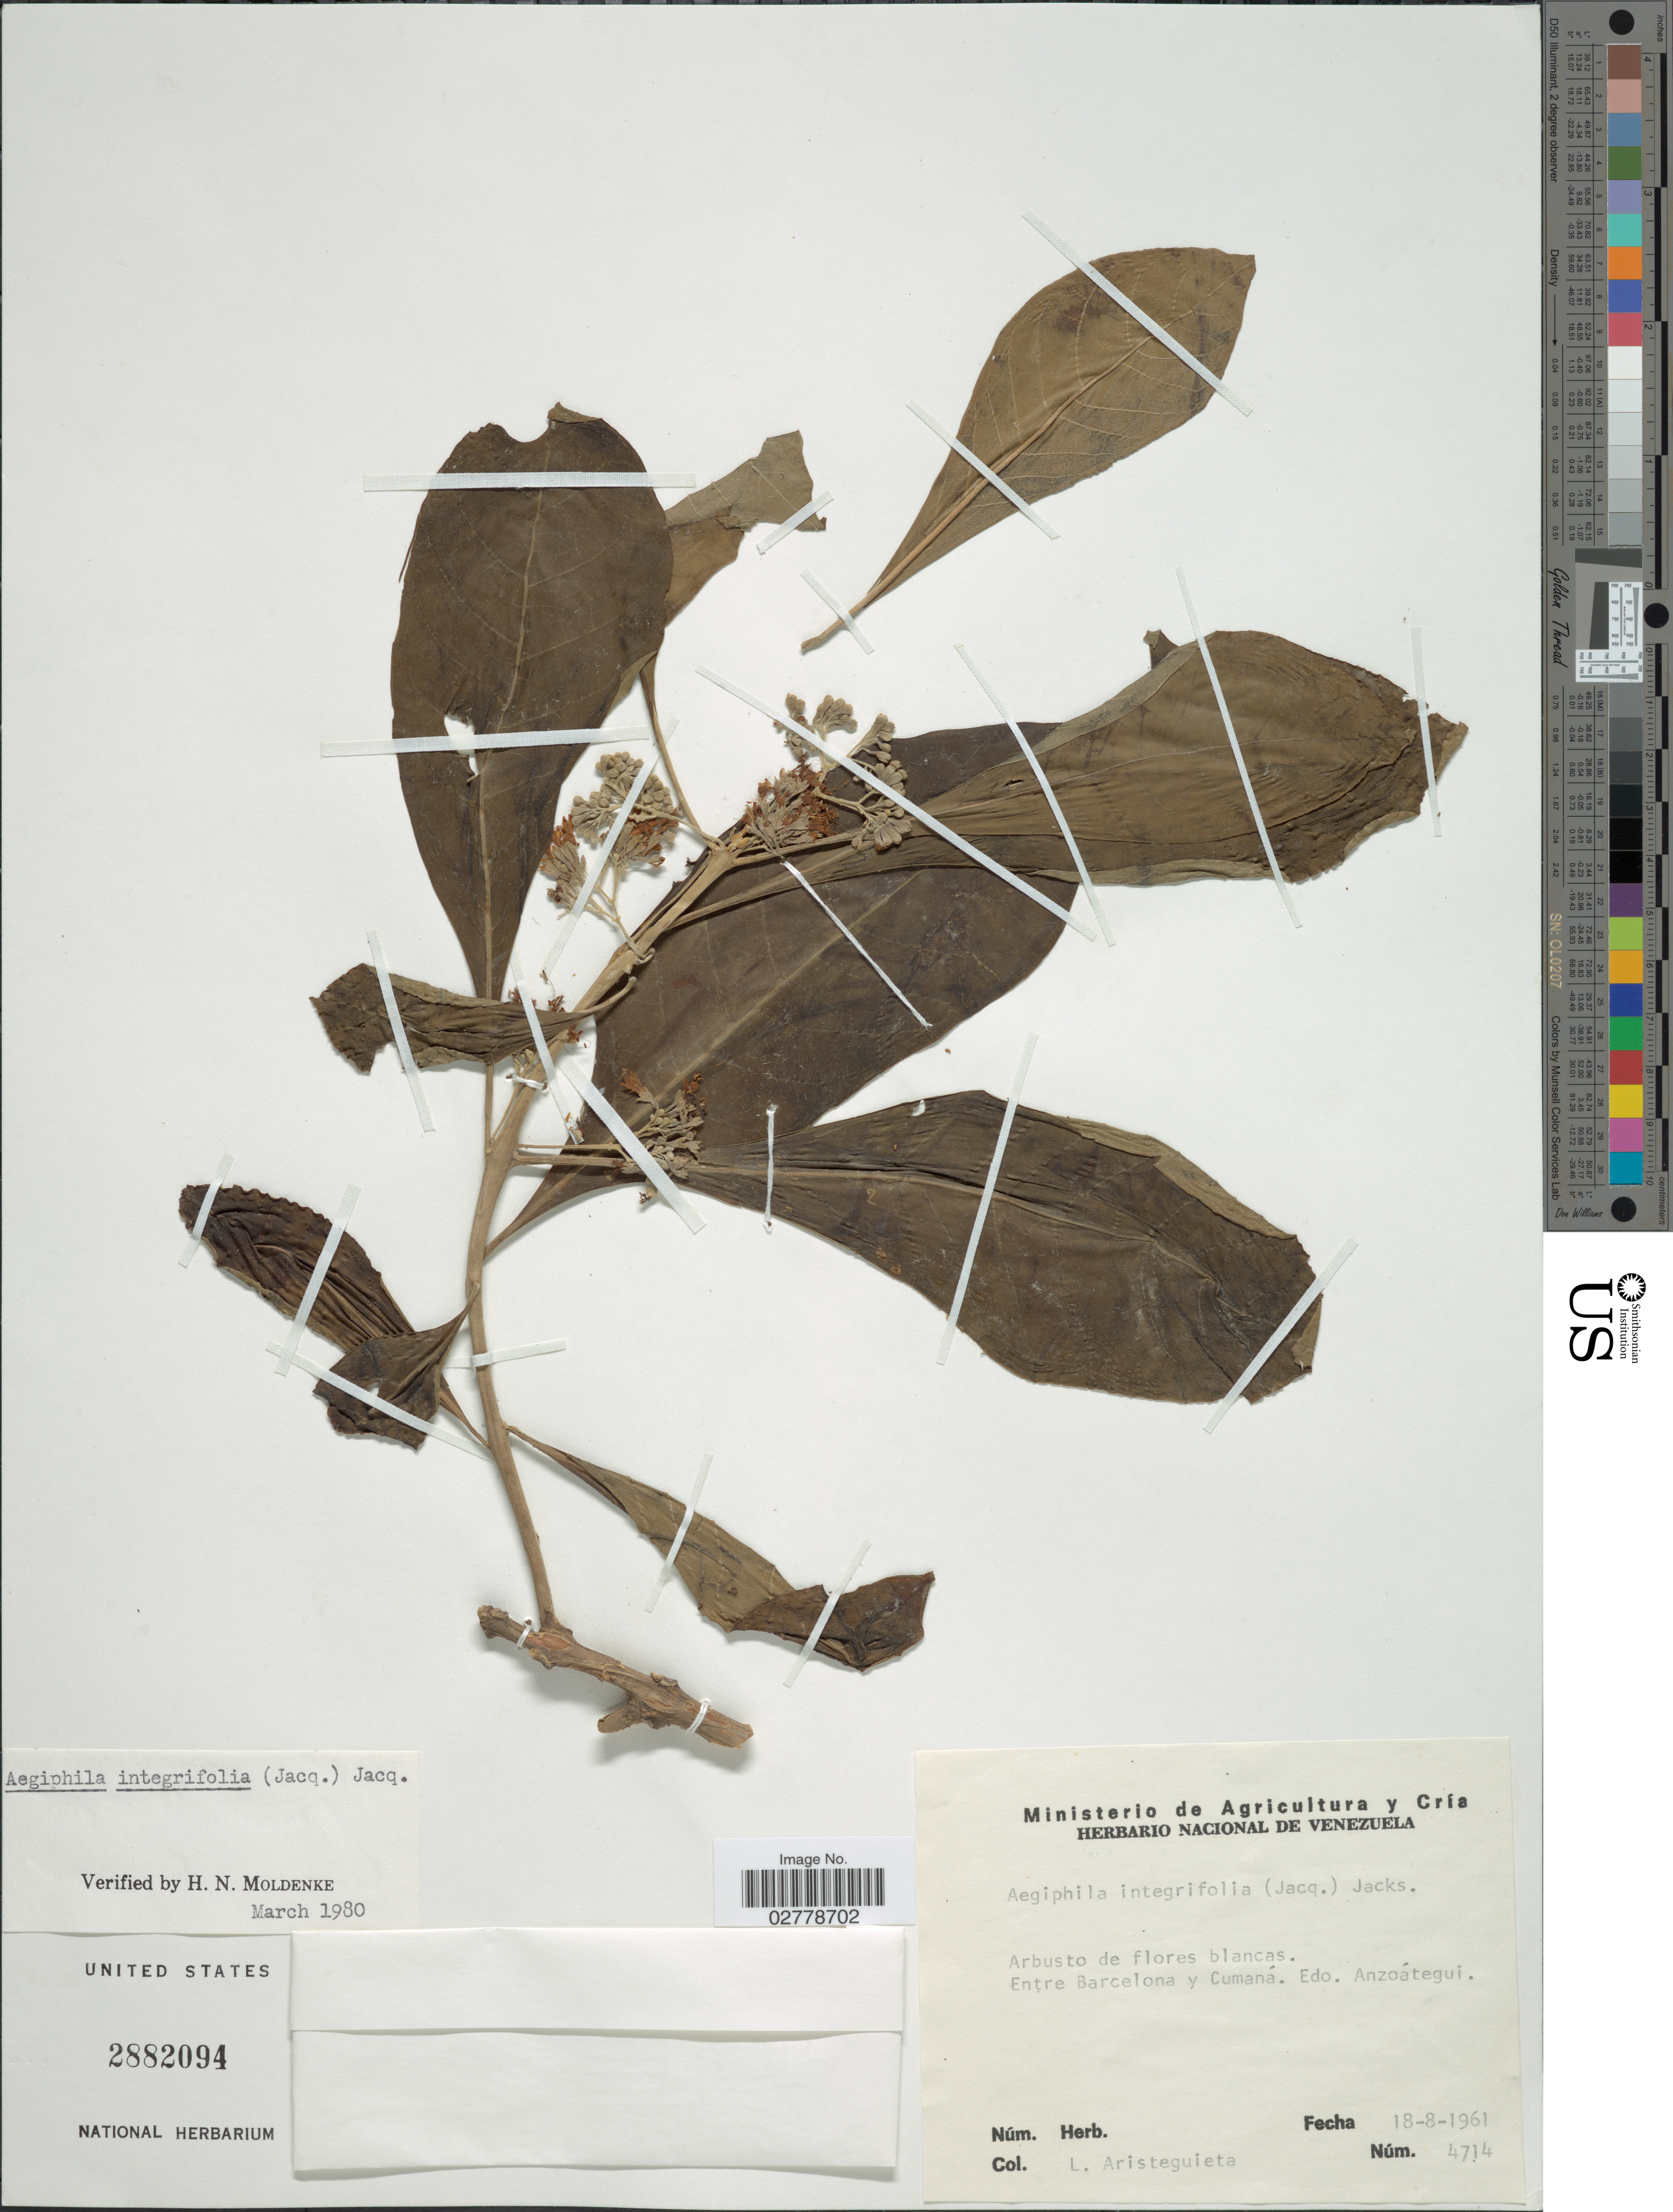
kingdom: Plantae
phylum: Tracheophyta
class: Magnoliopsida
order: Lamiales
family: Lamiaceae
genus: Aegiphila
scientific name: Aegiphila integrifolia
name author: (Jacq.) B.D. Jacks.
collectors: L. Aristeguieta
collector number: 4717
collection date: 1961-08-18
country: Venezuela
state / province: Anzoategui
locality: Entre Barcelona y Cumaná. Edo. Anzoátegui.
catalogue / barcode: US 2882094